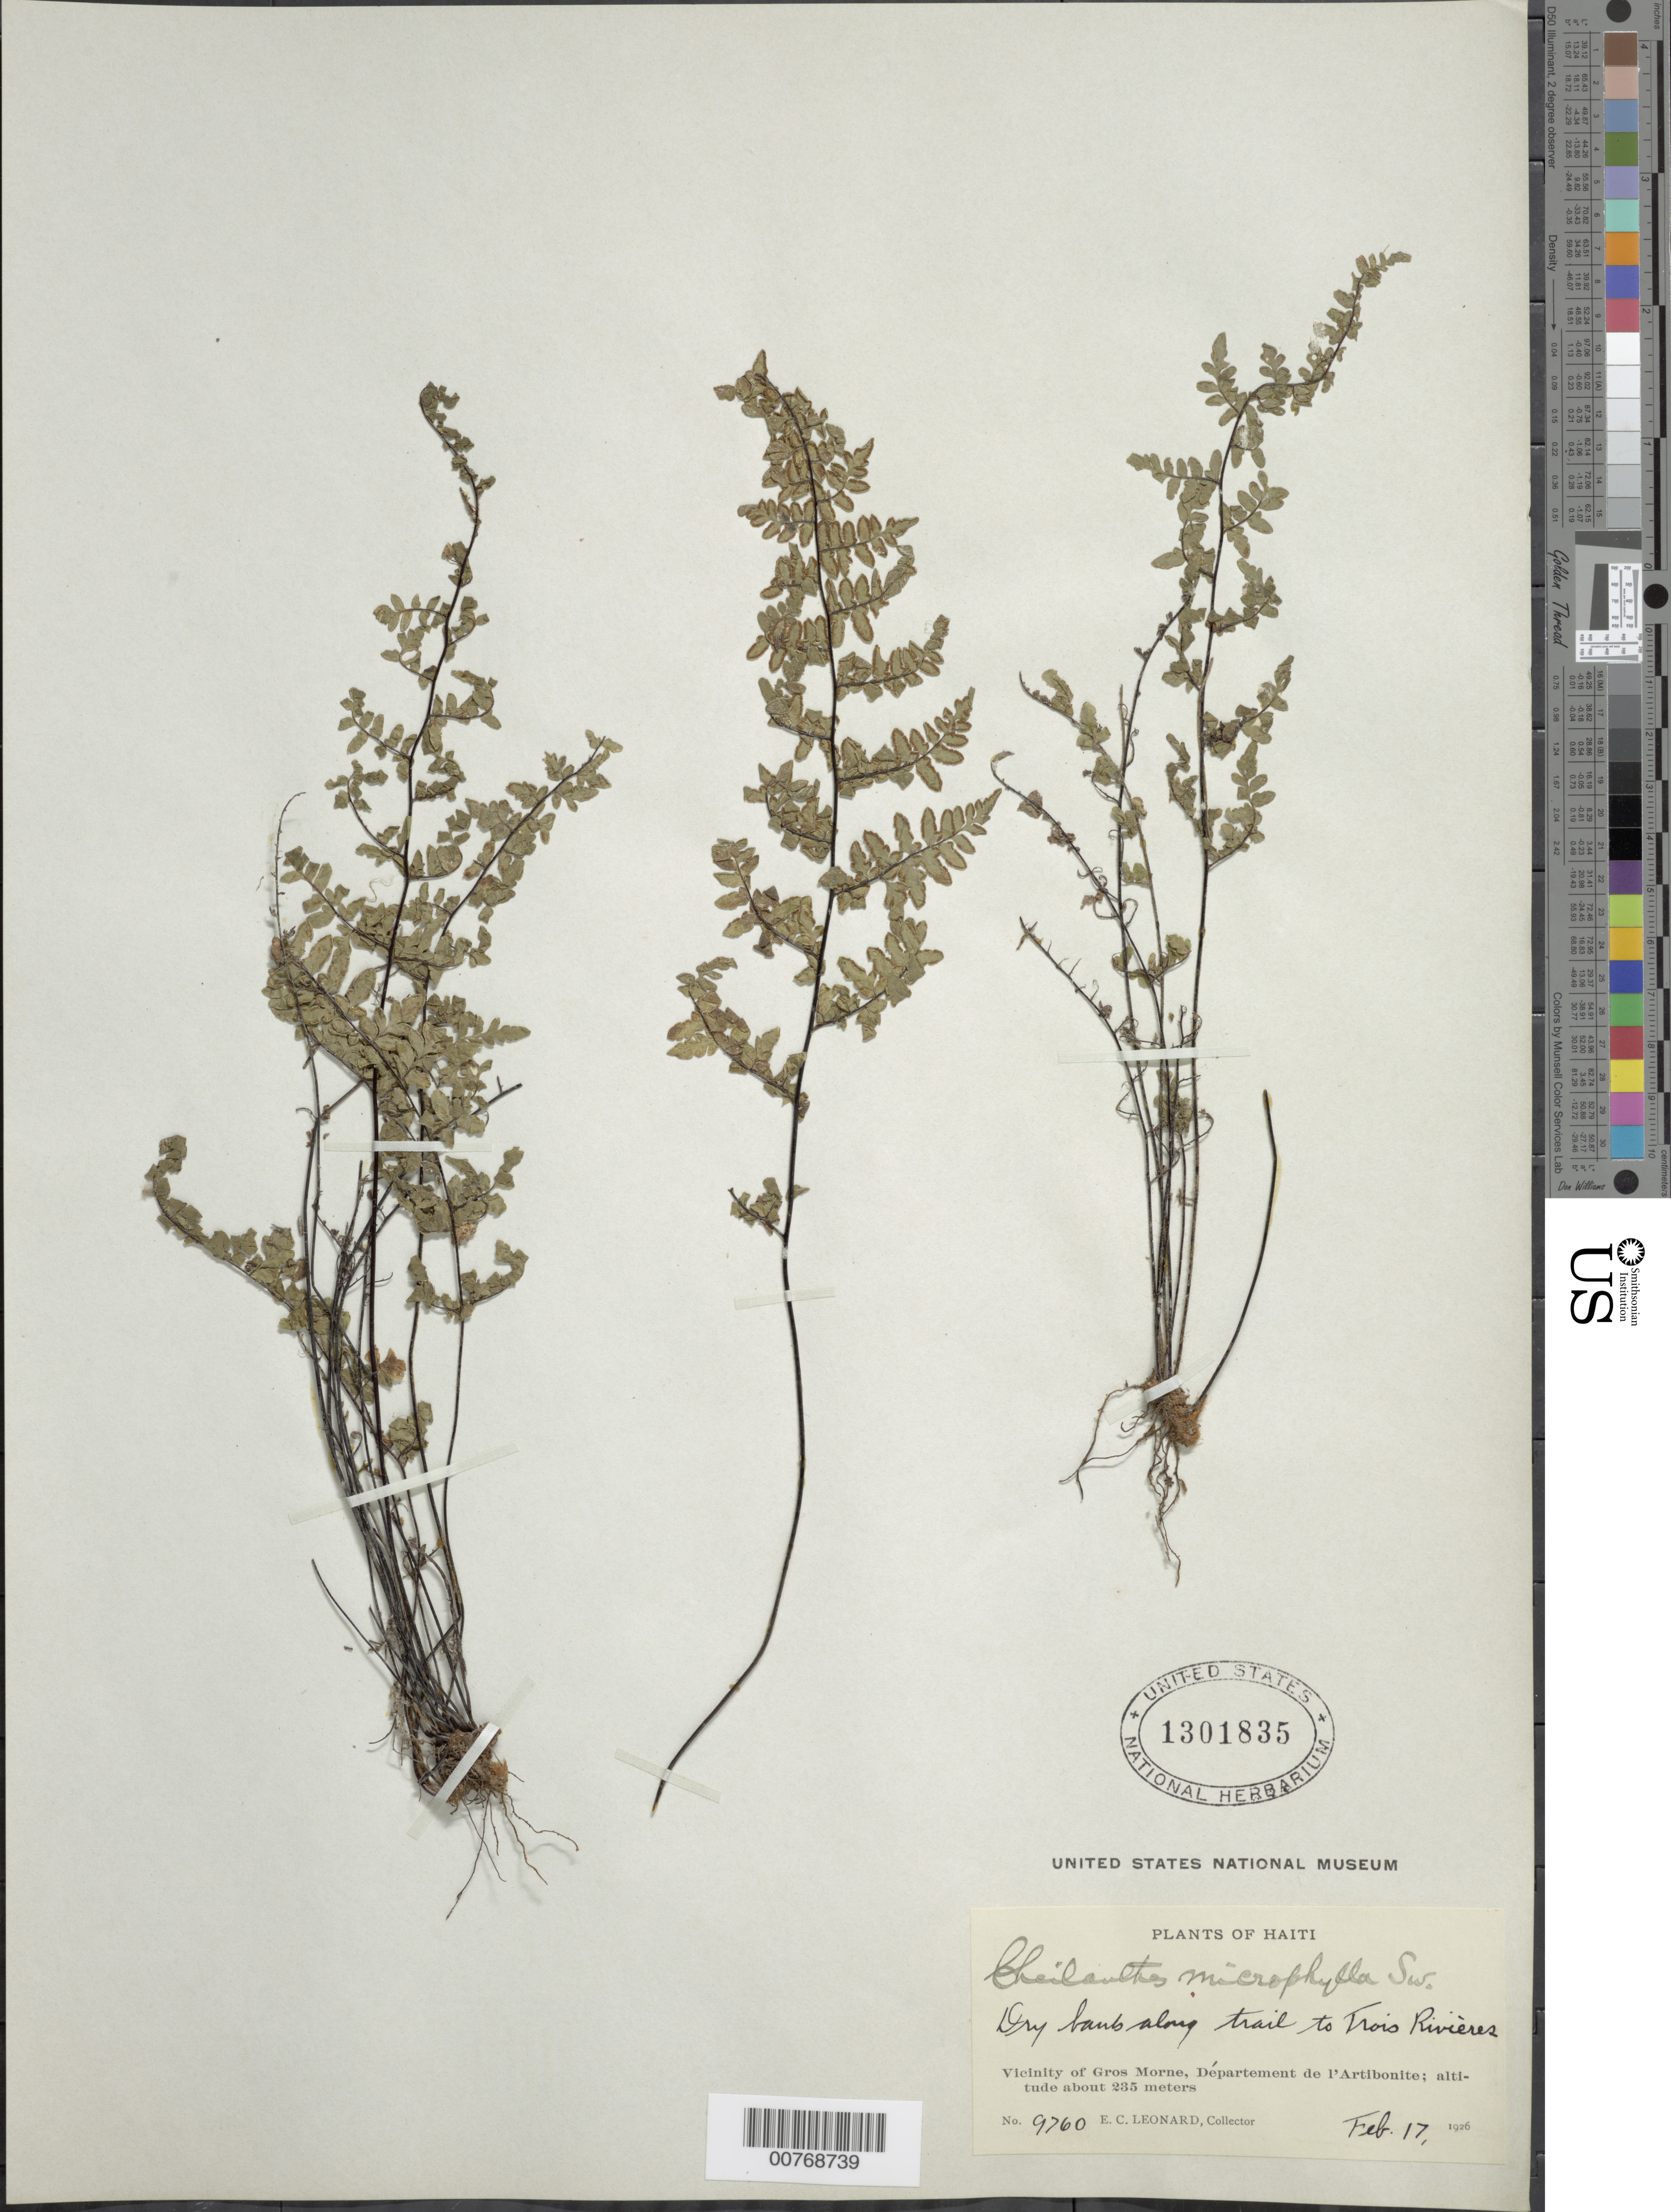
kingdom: Plantae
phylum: Tracheophyta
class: Polypodiopsida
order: Polypodiales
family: Pteridaceae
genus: Myriopteris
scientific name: Myriopteris microphylla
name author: (Sw.) Grusz & Windham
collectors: E. C. Leonard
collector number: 9760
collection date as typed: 17 Feb 1926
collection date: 1926-02-17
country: Haiti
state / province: Artibonite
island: Hispaniola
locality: Vicinity of Gros Morne, along trail to Trois Rivieres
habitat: Dry banks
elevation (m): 235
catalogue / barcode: US 1301835